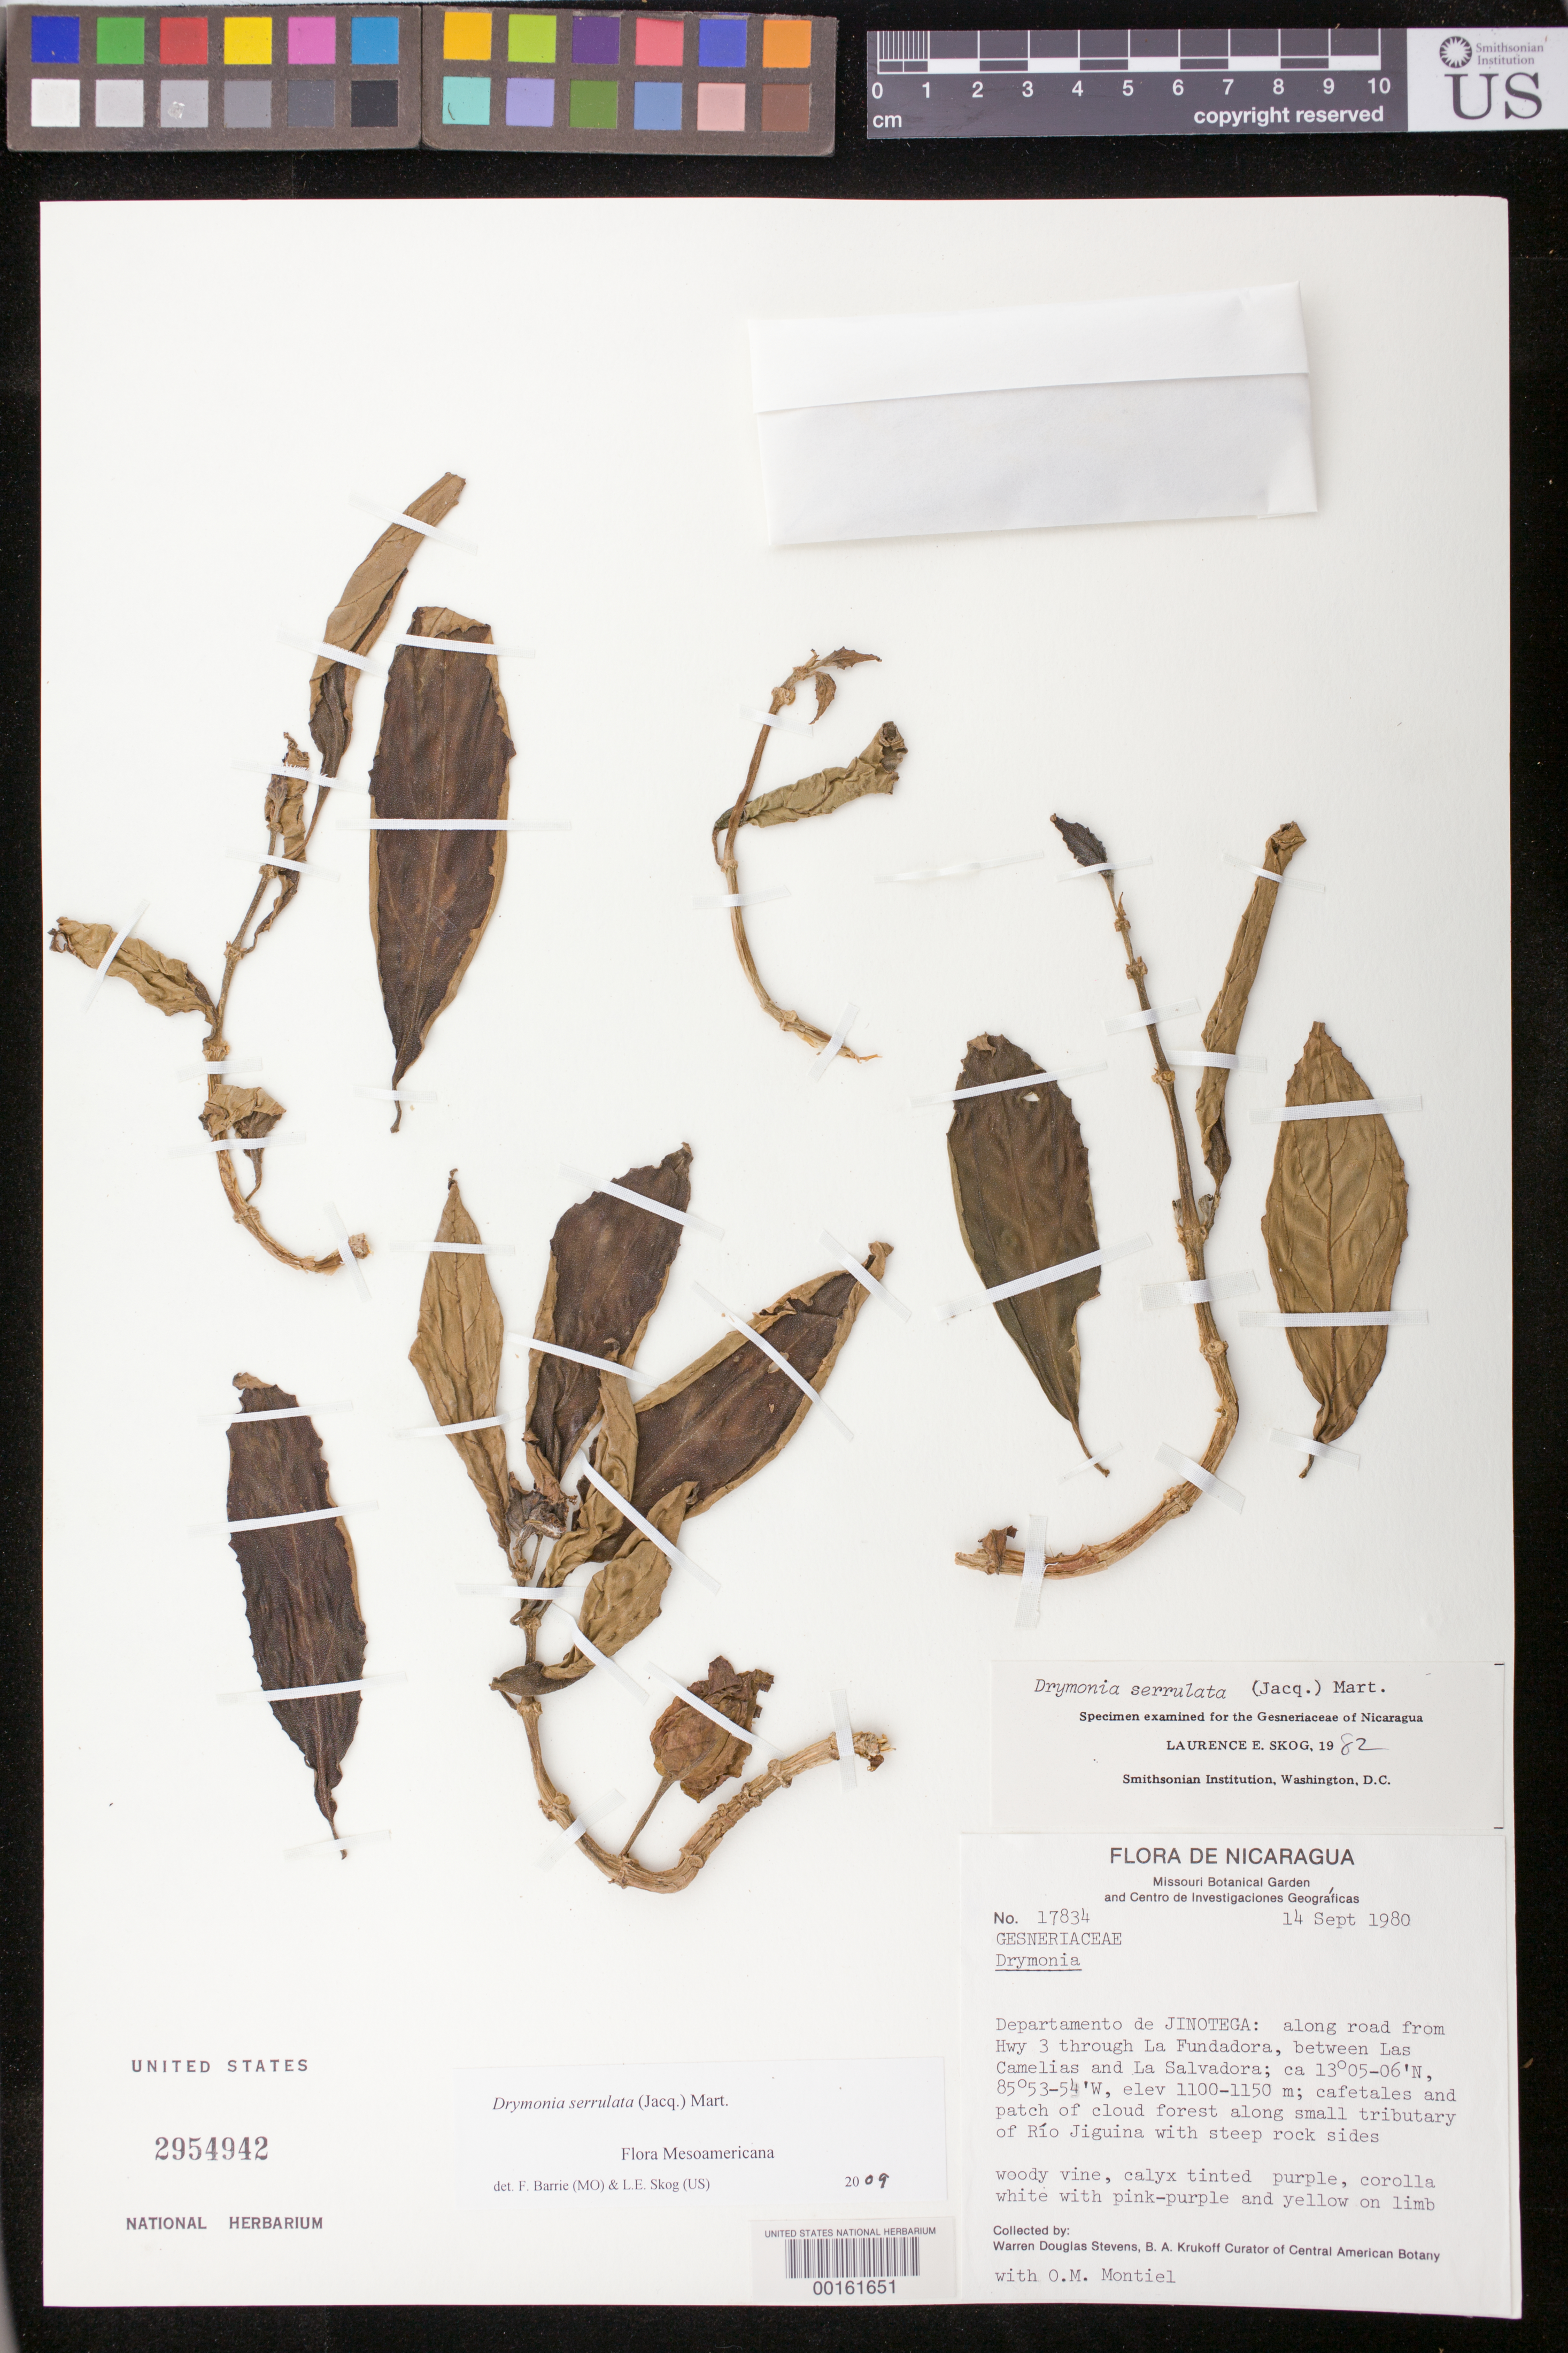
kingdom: Plantae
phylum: Tracheophyta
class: Magnoliopsida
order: Lamiales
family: Gesneriaceae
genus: Drymonia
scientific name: Drymonia serrulata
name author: (Jacq.) Mart.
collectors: W. D. Stevens & O. Montiel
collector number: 17834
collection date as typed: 14 Sep 1980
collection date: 1980-09-14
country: Nicaragua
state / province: Jinotega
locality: Along road from hwy 3 through La Fundadora, between Las Camelias and La Salvadora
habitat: Cafetales & patch of cloud forest along small tributary ..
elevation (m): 1100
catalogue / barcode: US 2954942